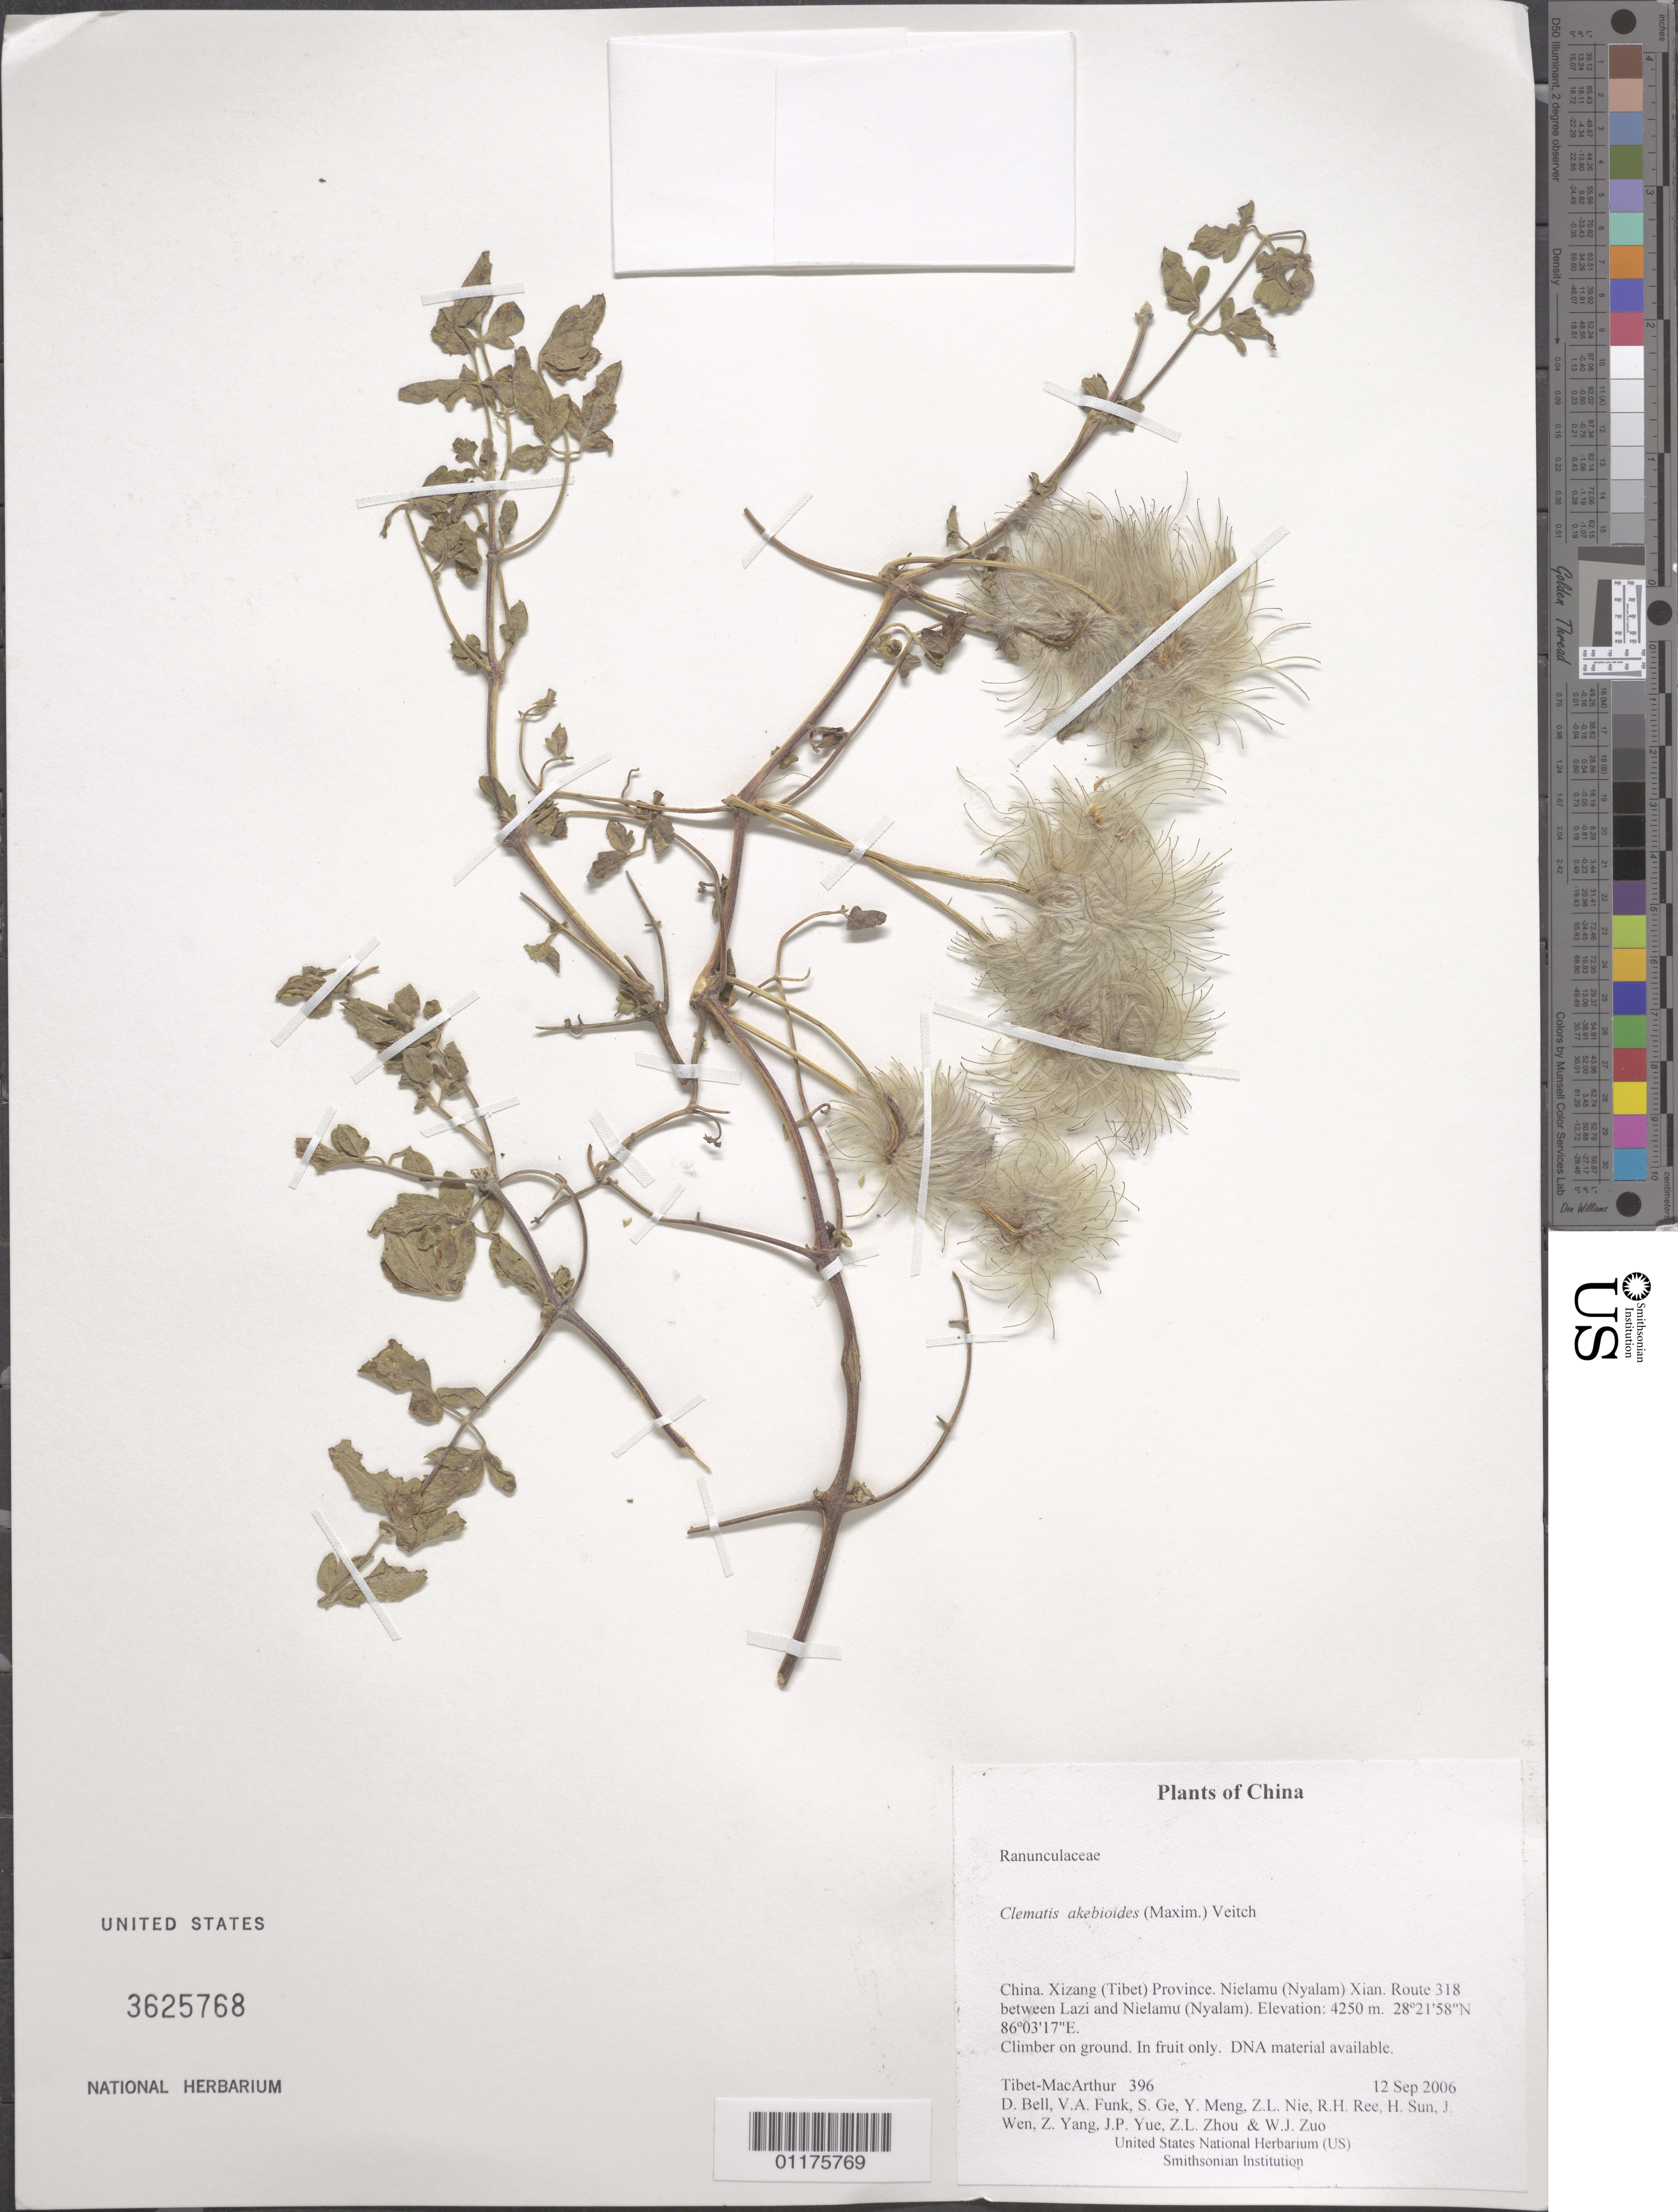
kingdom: Plantae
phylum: Tracheophyta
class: Magnoliopsida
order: Ranunculales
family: Ranunculaceae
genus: Clematis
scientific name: Clematis akebioides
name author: (Maxim.) Veitch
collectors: Tibet-MacArthur, D. A. Bell, V. Funk, S. Ge, Y. Meng, Z. Nie, R. Ree, H. Sun, J. Wen, Z. Yang, J. Yue, Z. Zhou & W. Zuo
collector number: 396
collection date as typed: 12 Sep 2006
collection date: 2006-09-12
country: China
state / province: Xizang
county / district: Nielamu (Nyalam) Xian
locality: Route 318 between Lazi and Nielamu (Nyalam).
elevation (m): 4250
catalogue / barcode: US 3625768